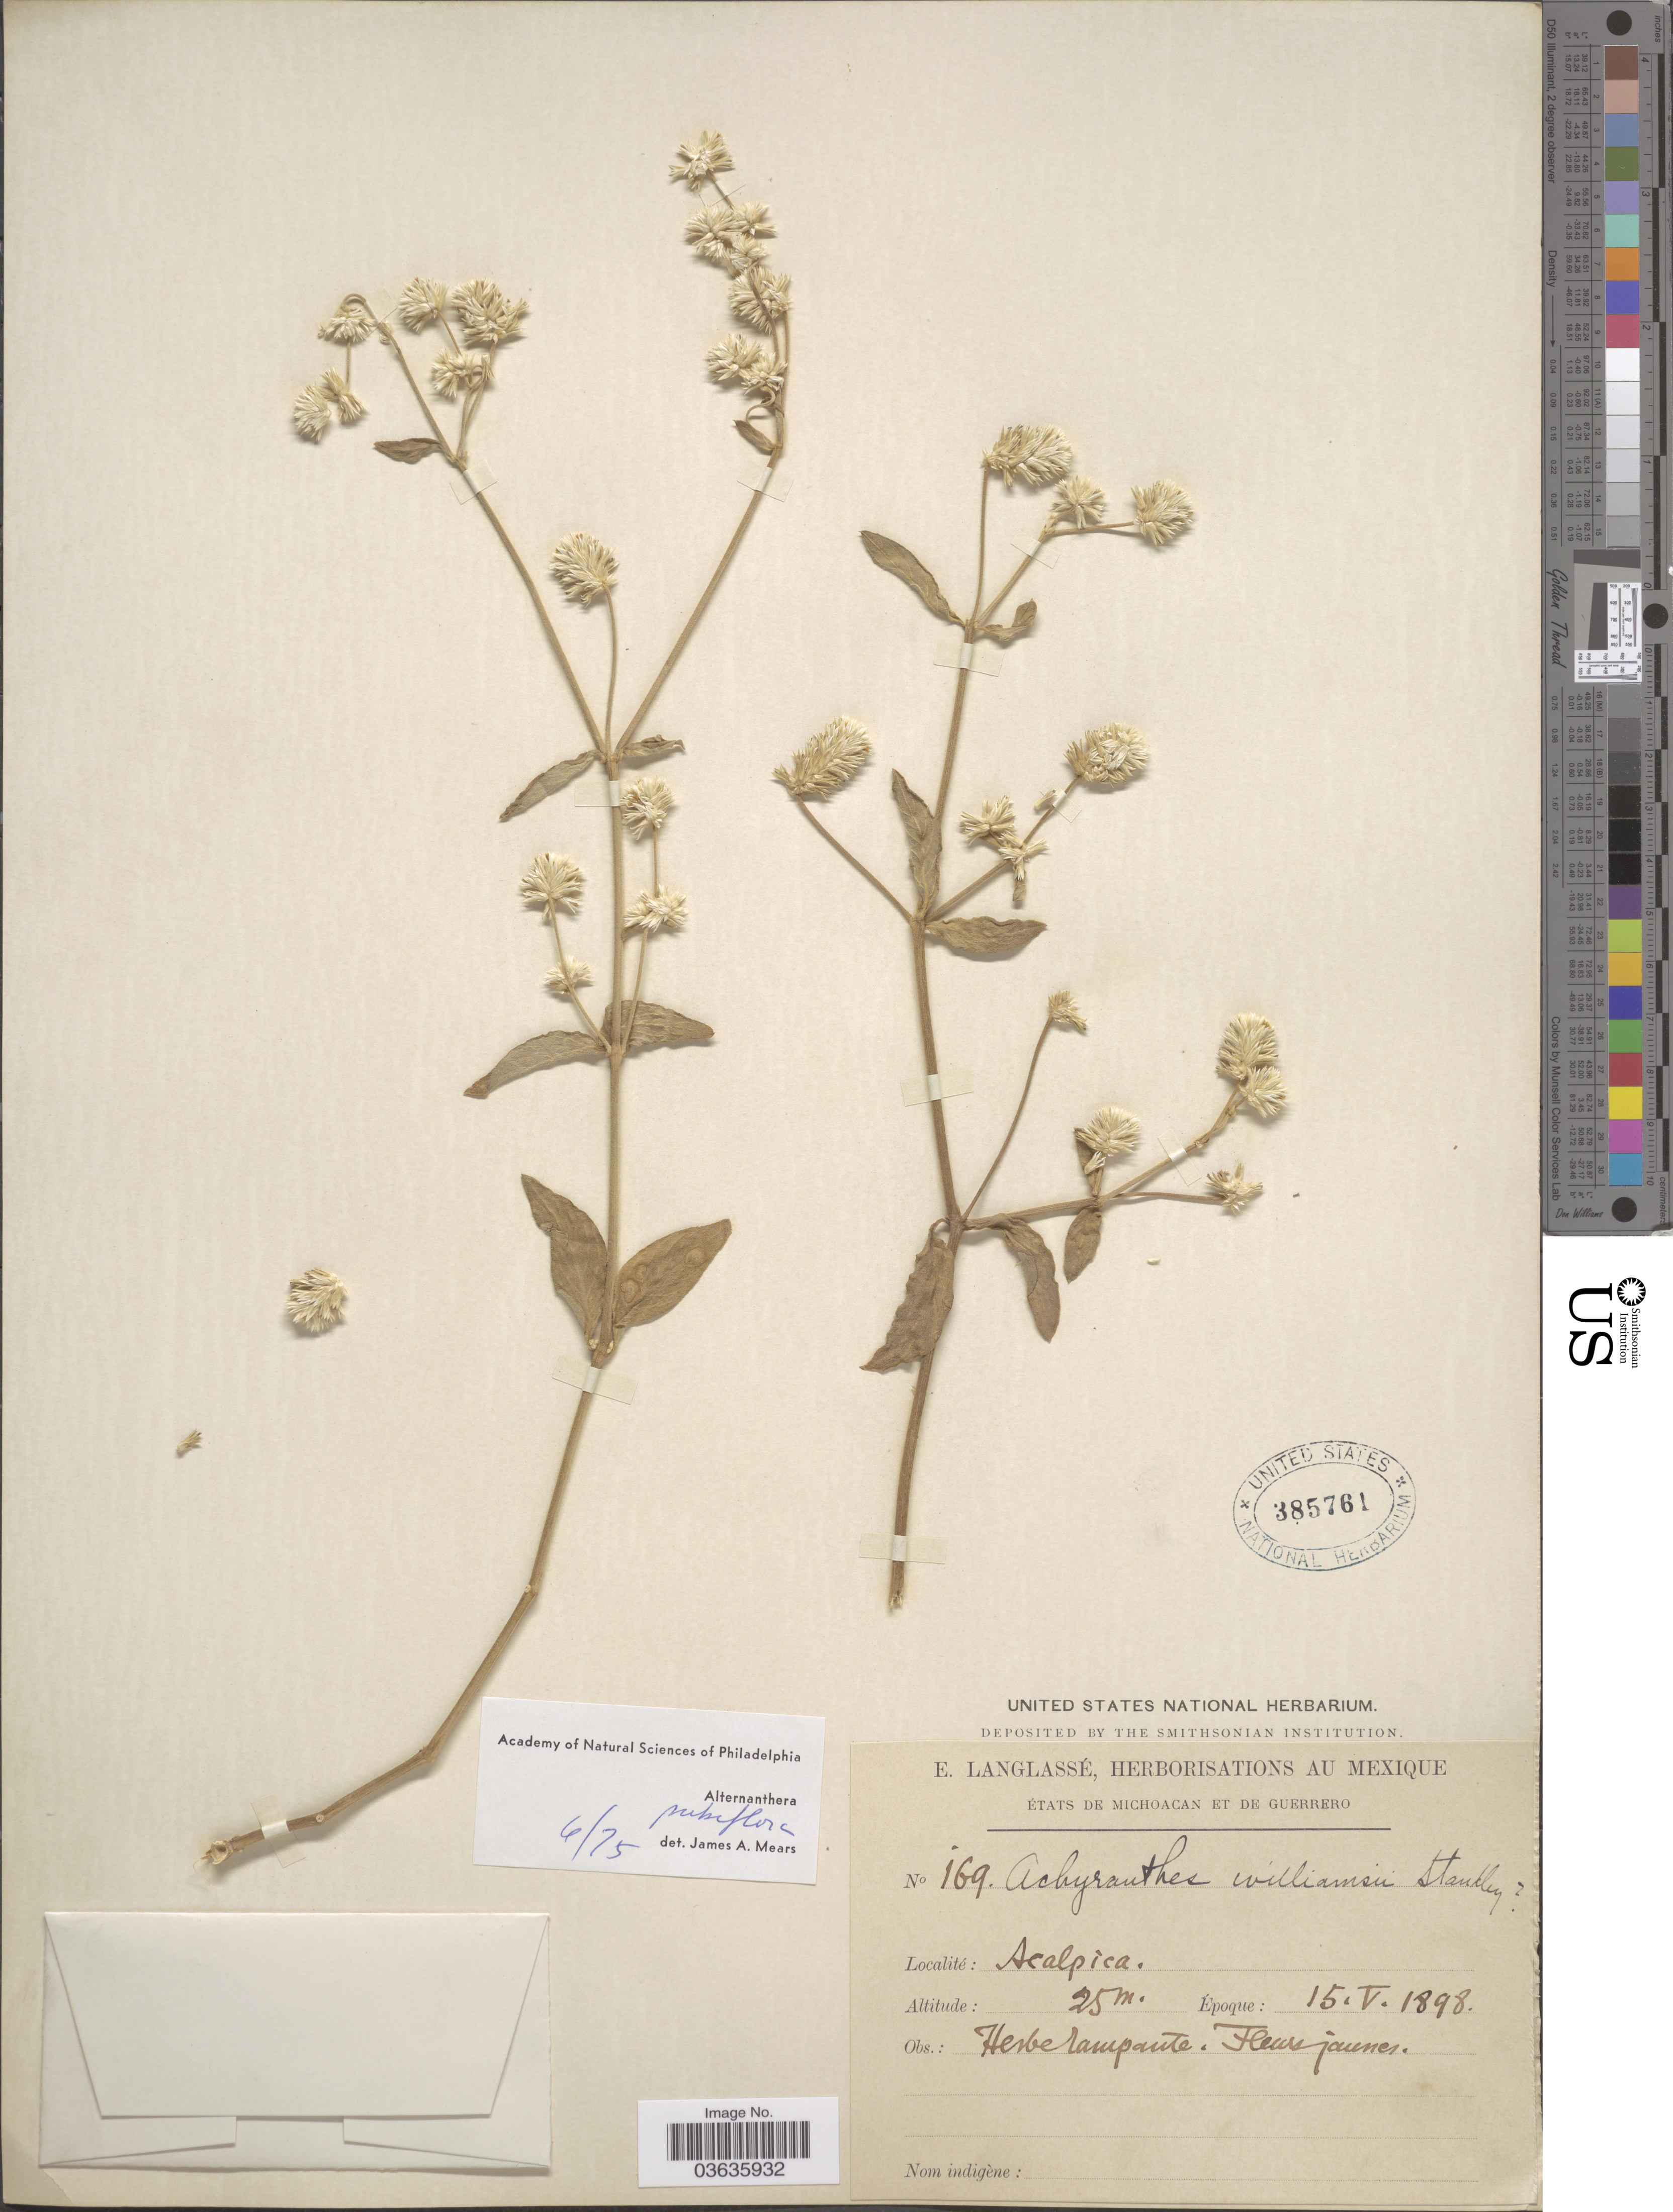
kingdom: Plantae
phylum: Tracheophyta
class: Magnoliopsida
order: Caryophyllales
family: Amaranthaceae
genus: Alternanthera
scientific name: Alternanthera pubiflora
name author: (Benth.) Kuntze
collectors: E. Langlassé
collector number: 169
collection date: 1898-05-15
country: Mexico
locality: États de Michoacan et de Guerrero. Acalpica.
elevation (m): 25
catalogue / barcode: US 385761